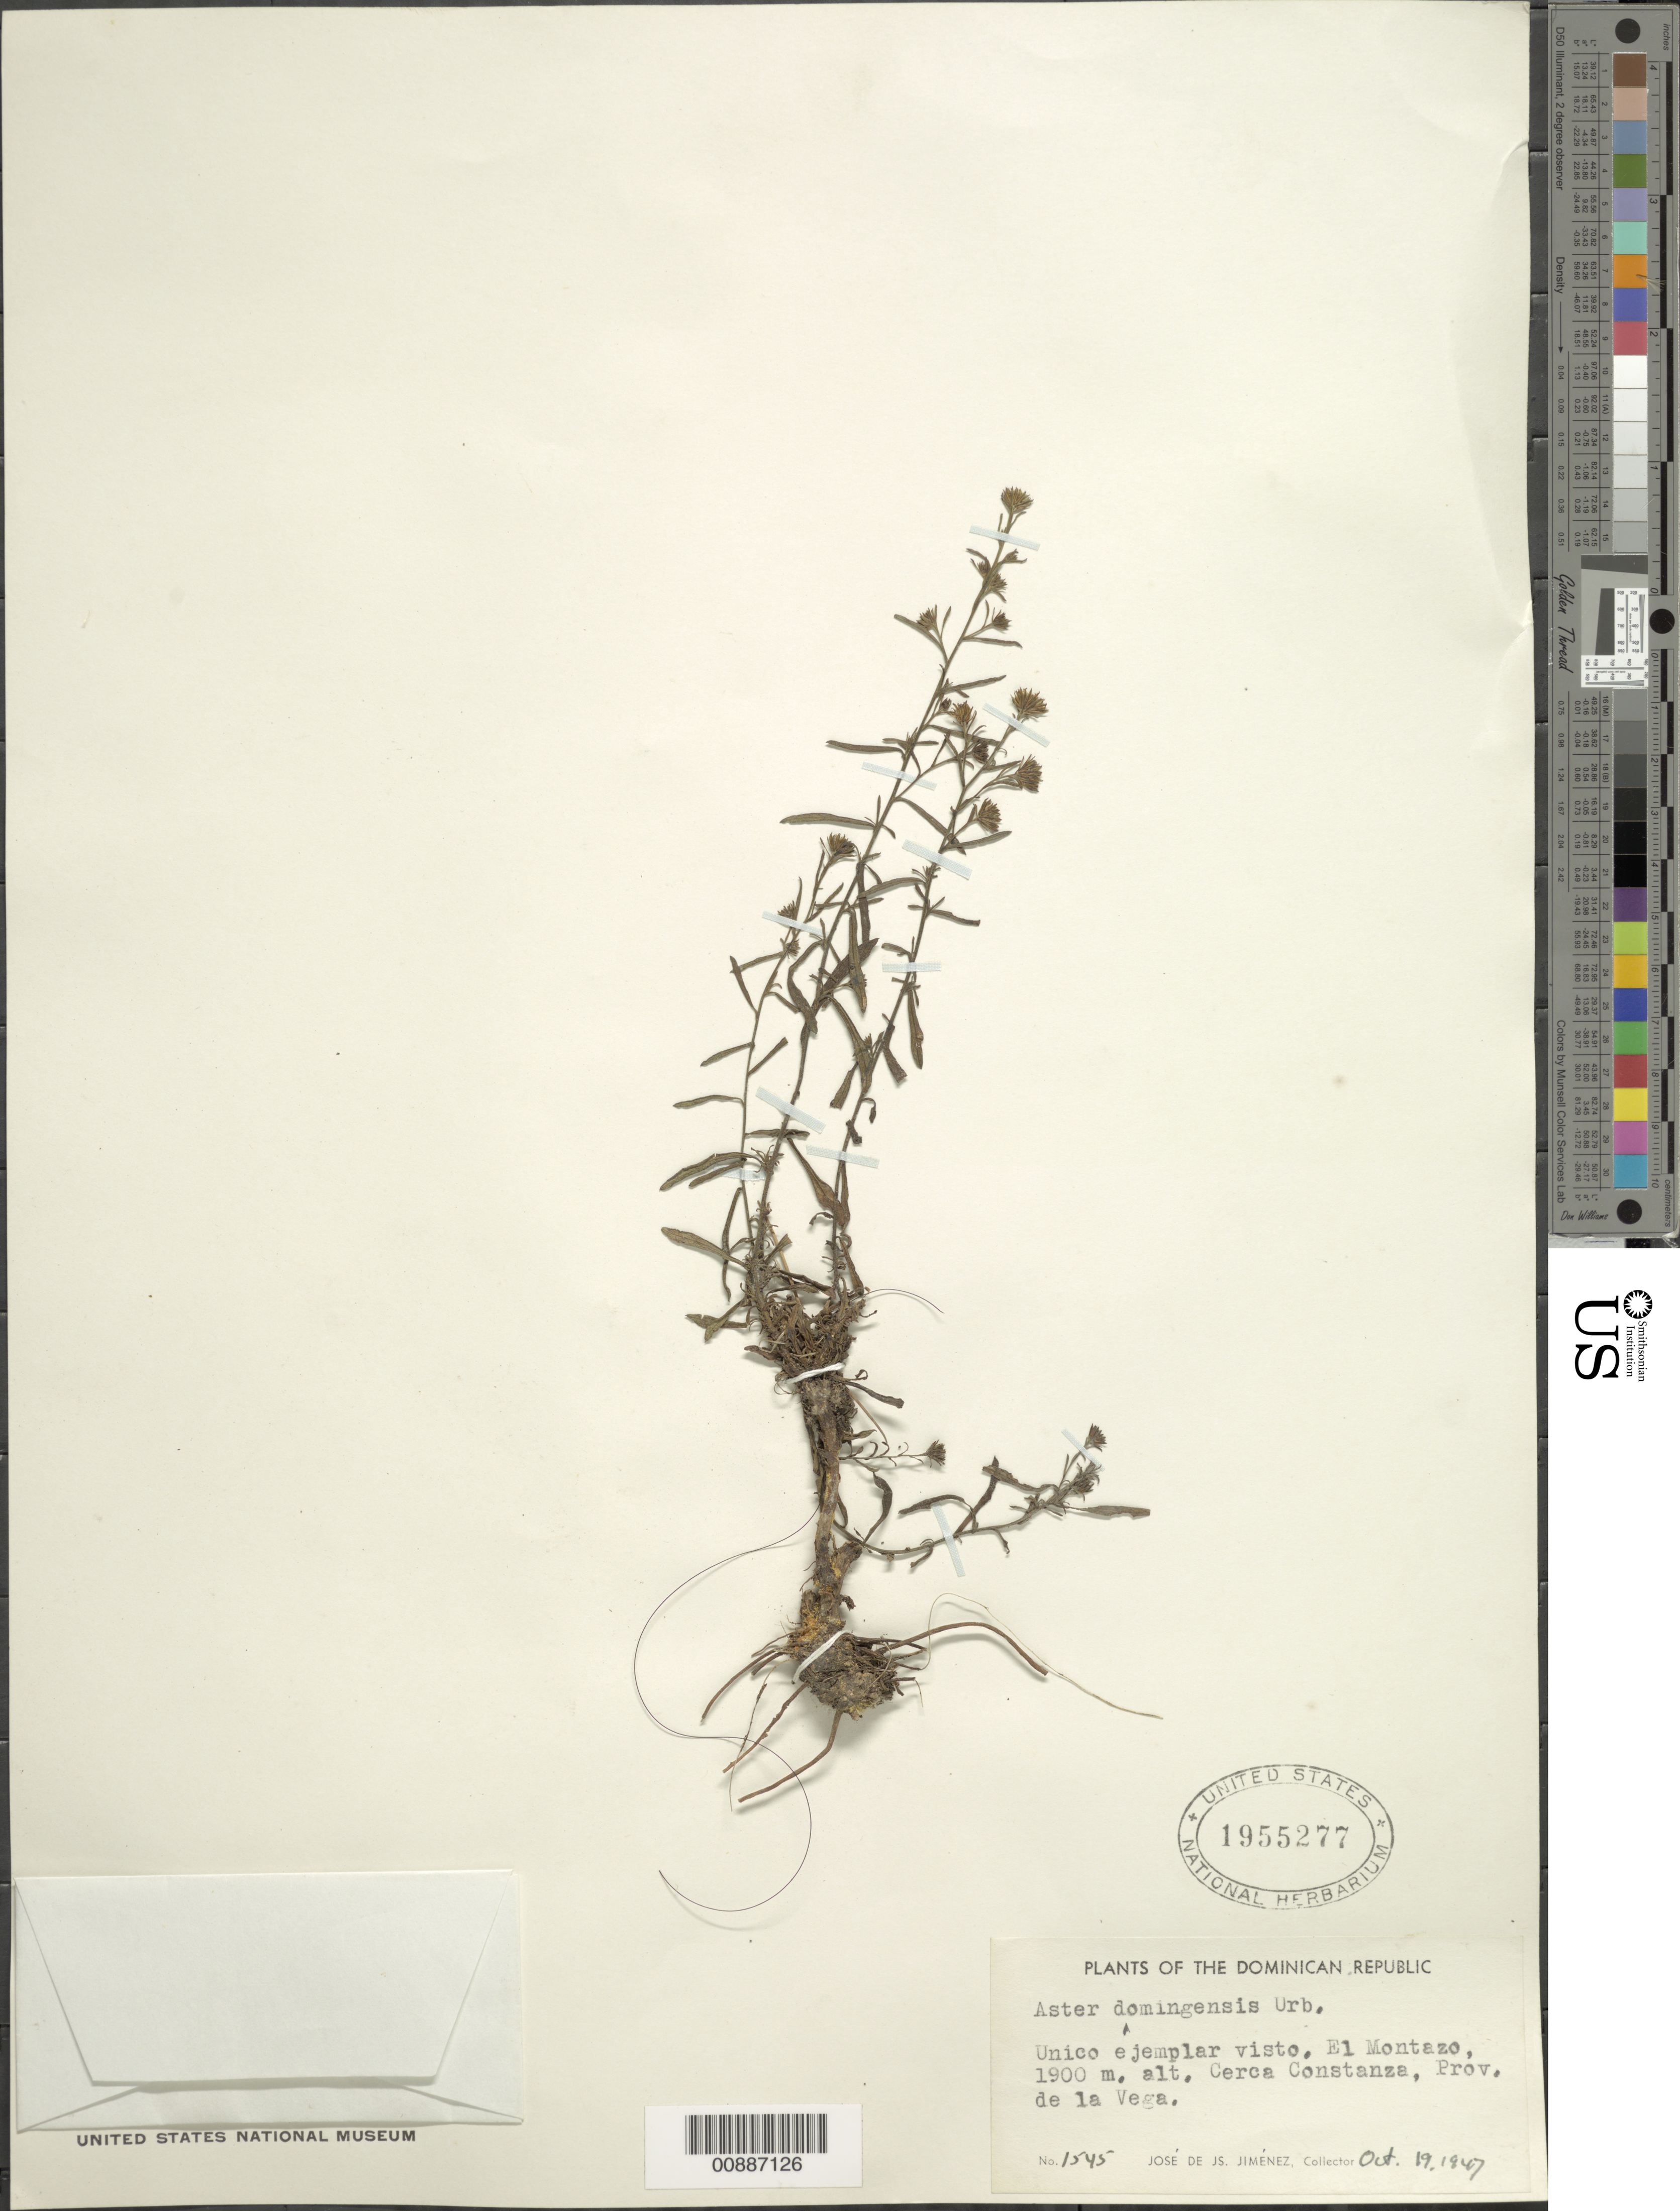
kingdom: Plantae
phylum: Tracheophyta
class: Magnoliopsida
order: Asterales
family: Asteraceae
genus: Symphyotrichum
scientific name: Symphyotrichum domingensis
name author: (Urb.) G.L. Nesom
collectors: J. J. Jiménez Almonte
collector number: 1545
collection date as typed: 19 Oct 1947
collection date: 1947-10-19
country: Dominican Republic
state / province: La Vega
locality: El Montazo. Vicinity of Constanza.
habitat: Montane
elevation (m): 1900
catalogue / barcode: US 1955277